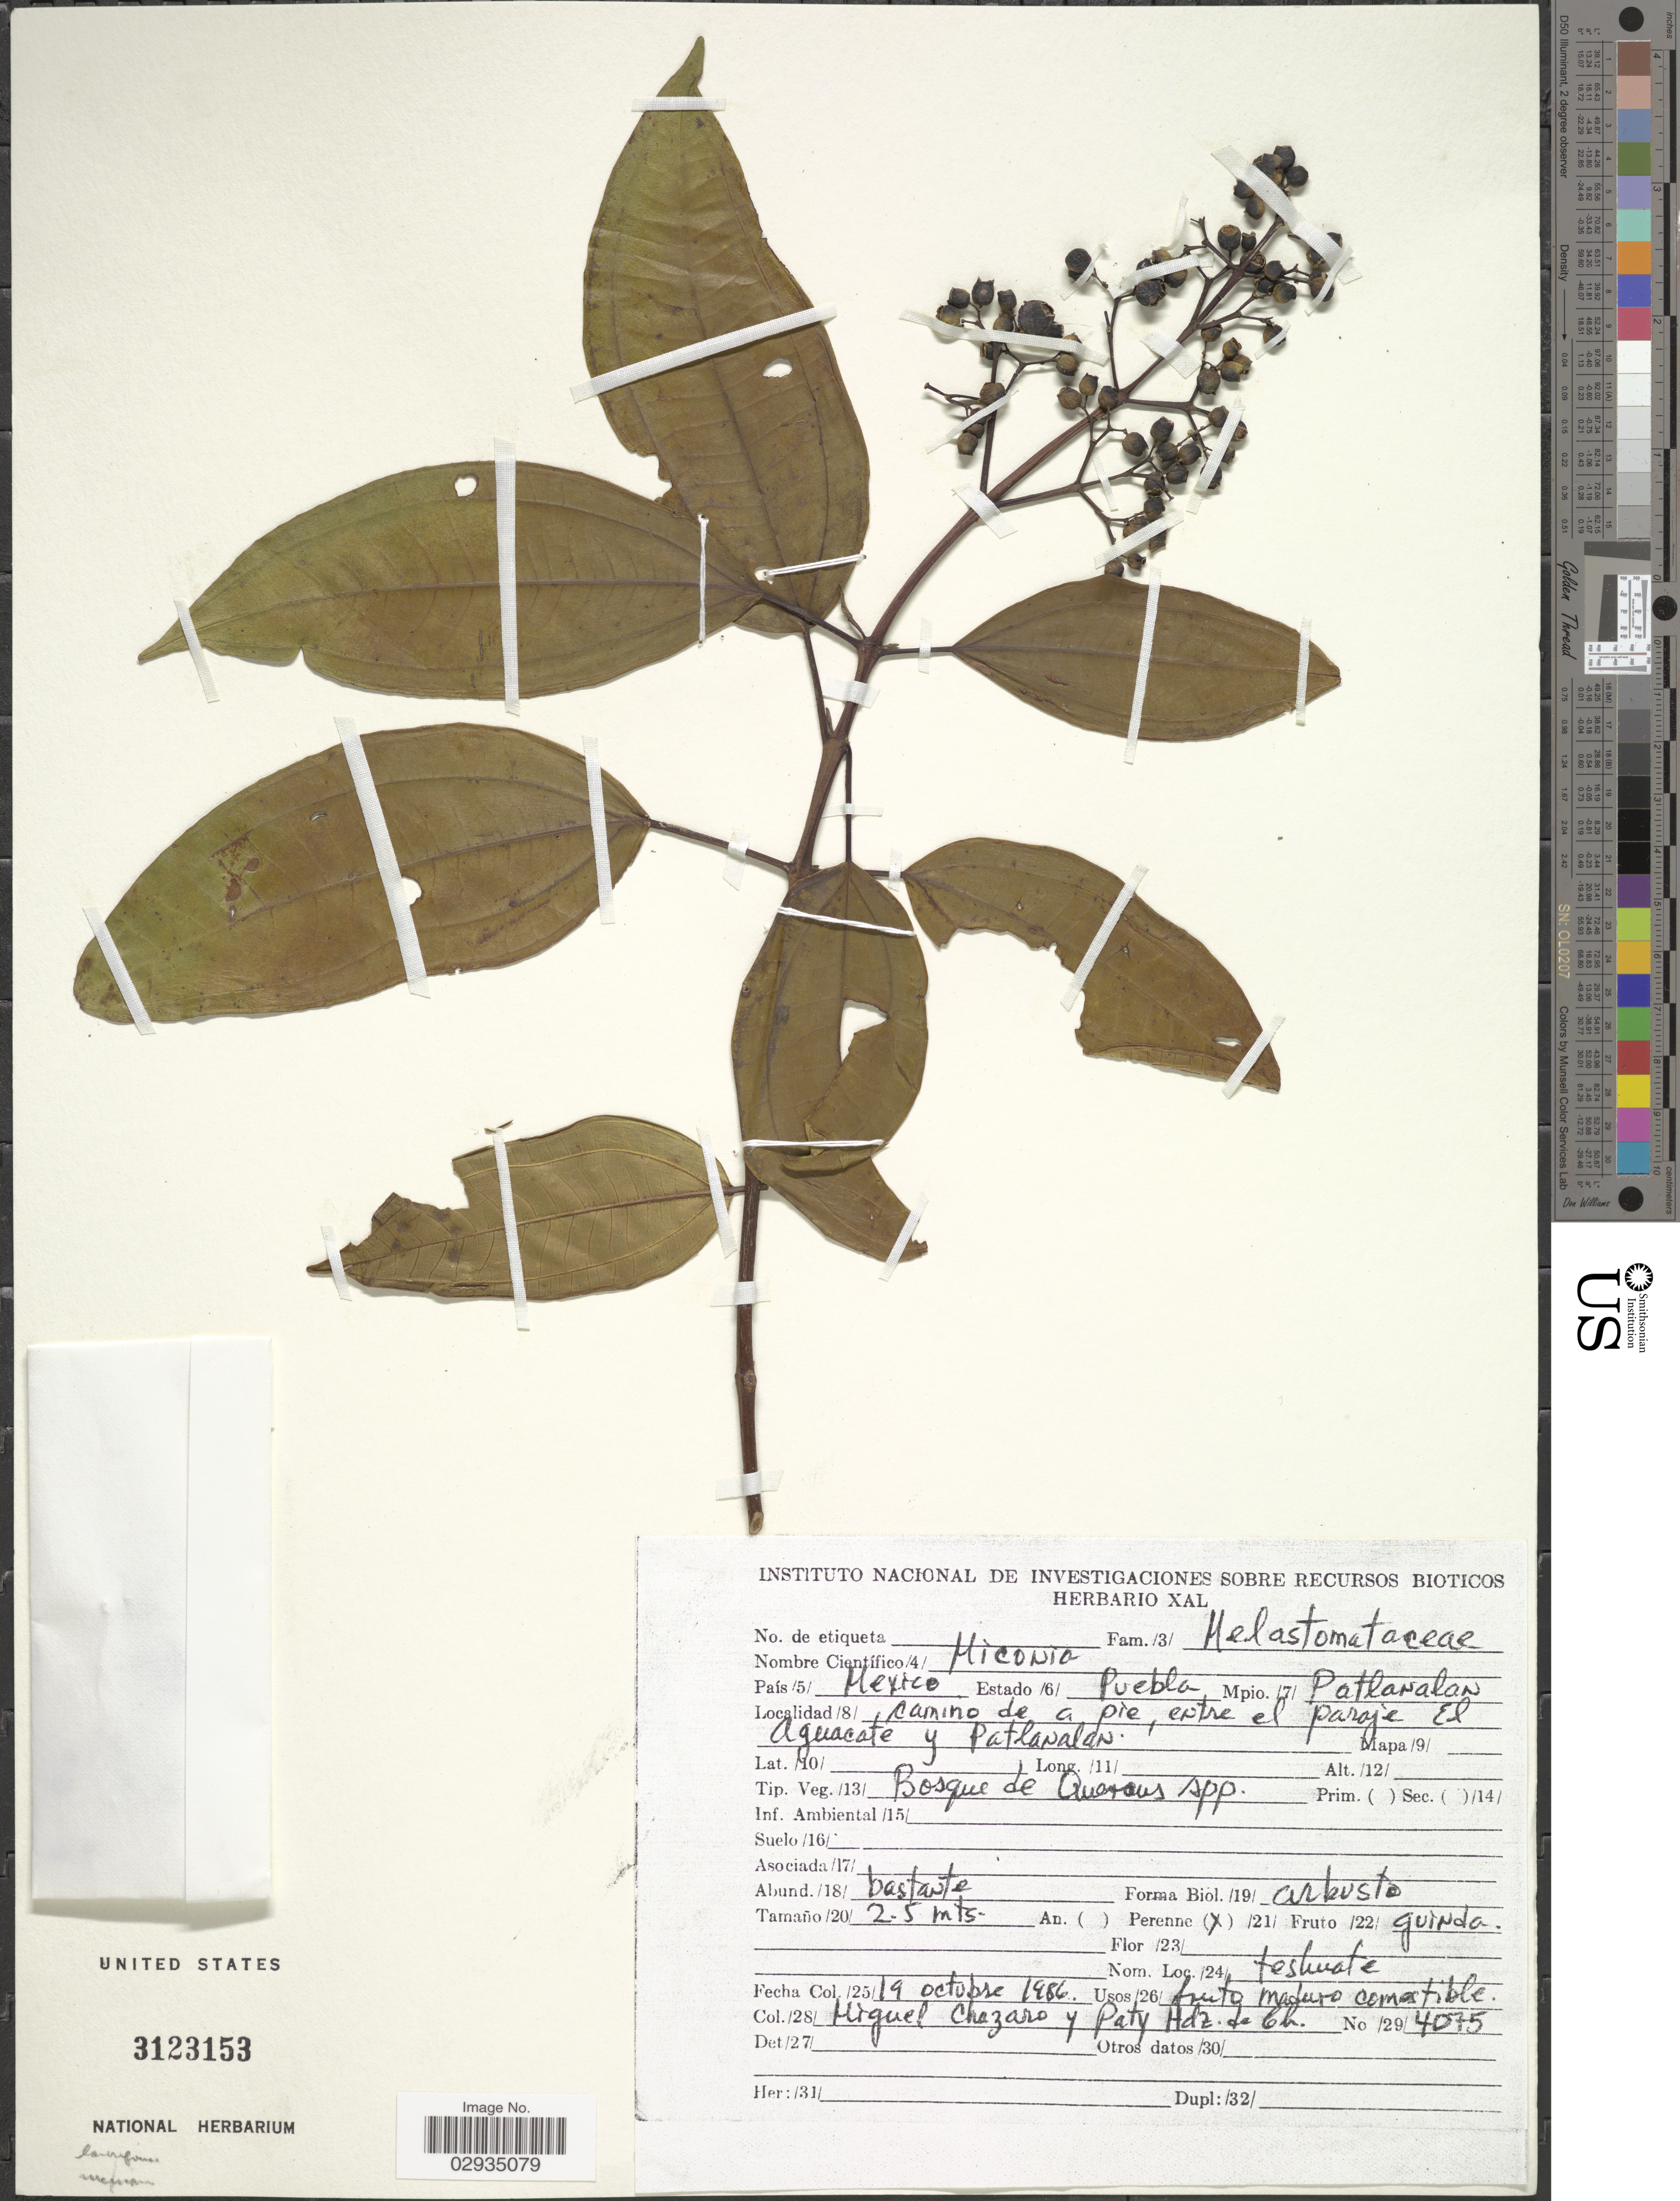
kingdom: Plantae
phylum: Tracheophyta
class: Magnoliopsida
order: Myrtales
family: Melastomataceae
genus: Miconia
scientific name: Miconia mexicana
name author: (Bonpl.) Naudin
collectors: M. Chazaro & P. Hernández de Ch.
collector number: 4075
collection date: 1986-10-19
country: Mexico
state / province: Puebla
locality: Mpio. Patlanalan, camino de a pie, entre el paraje El Aguacate y Patlanalan.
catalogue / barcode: US 3123153